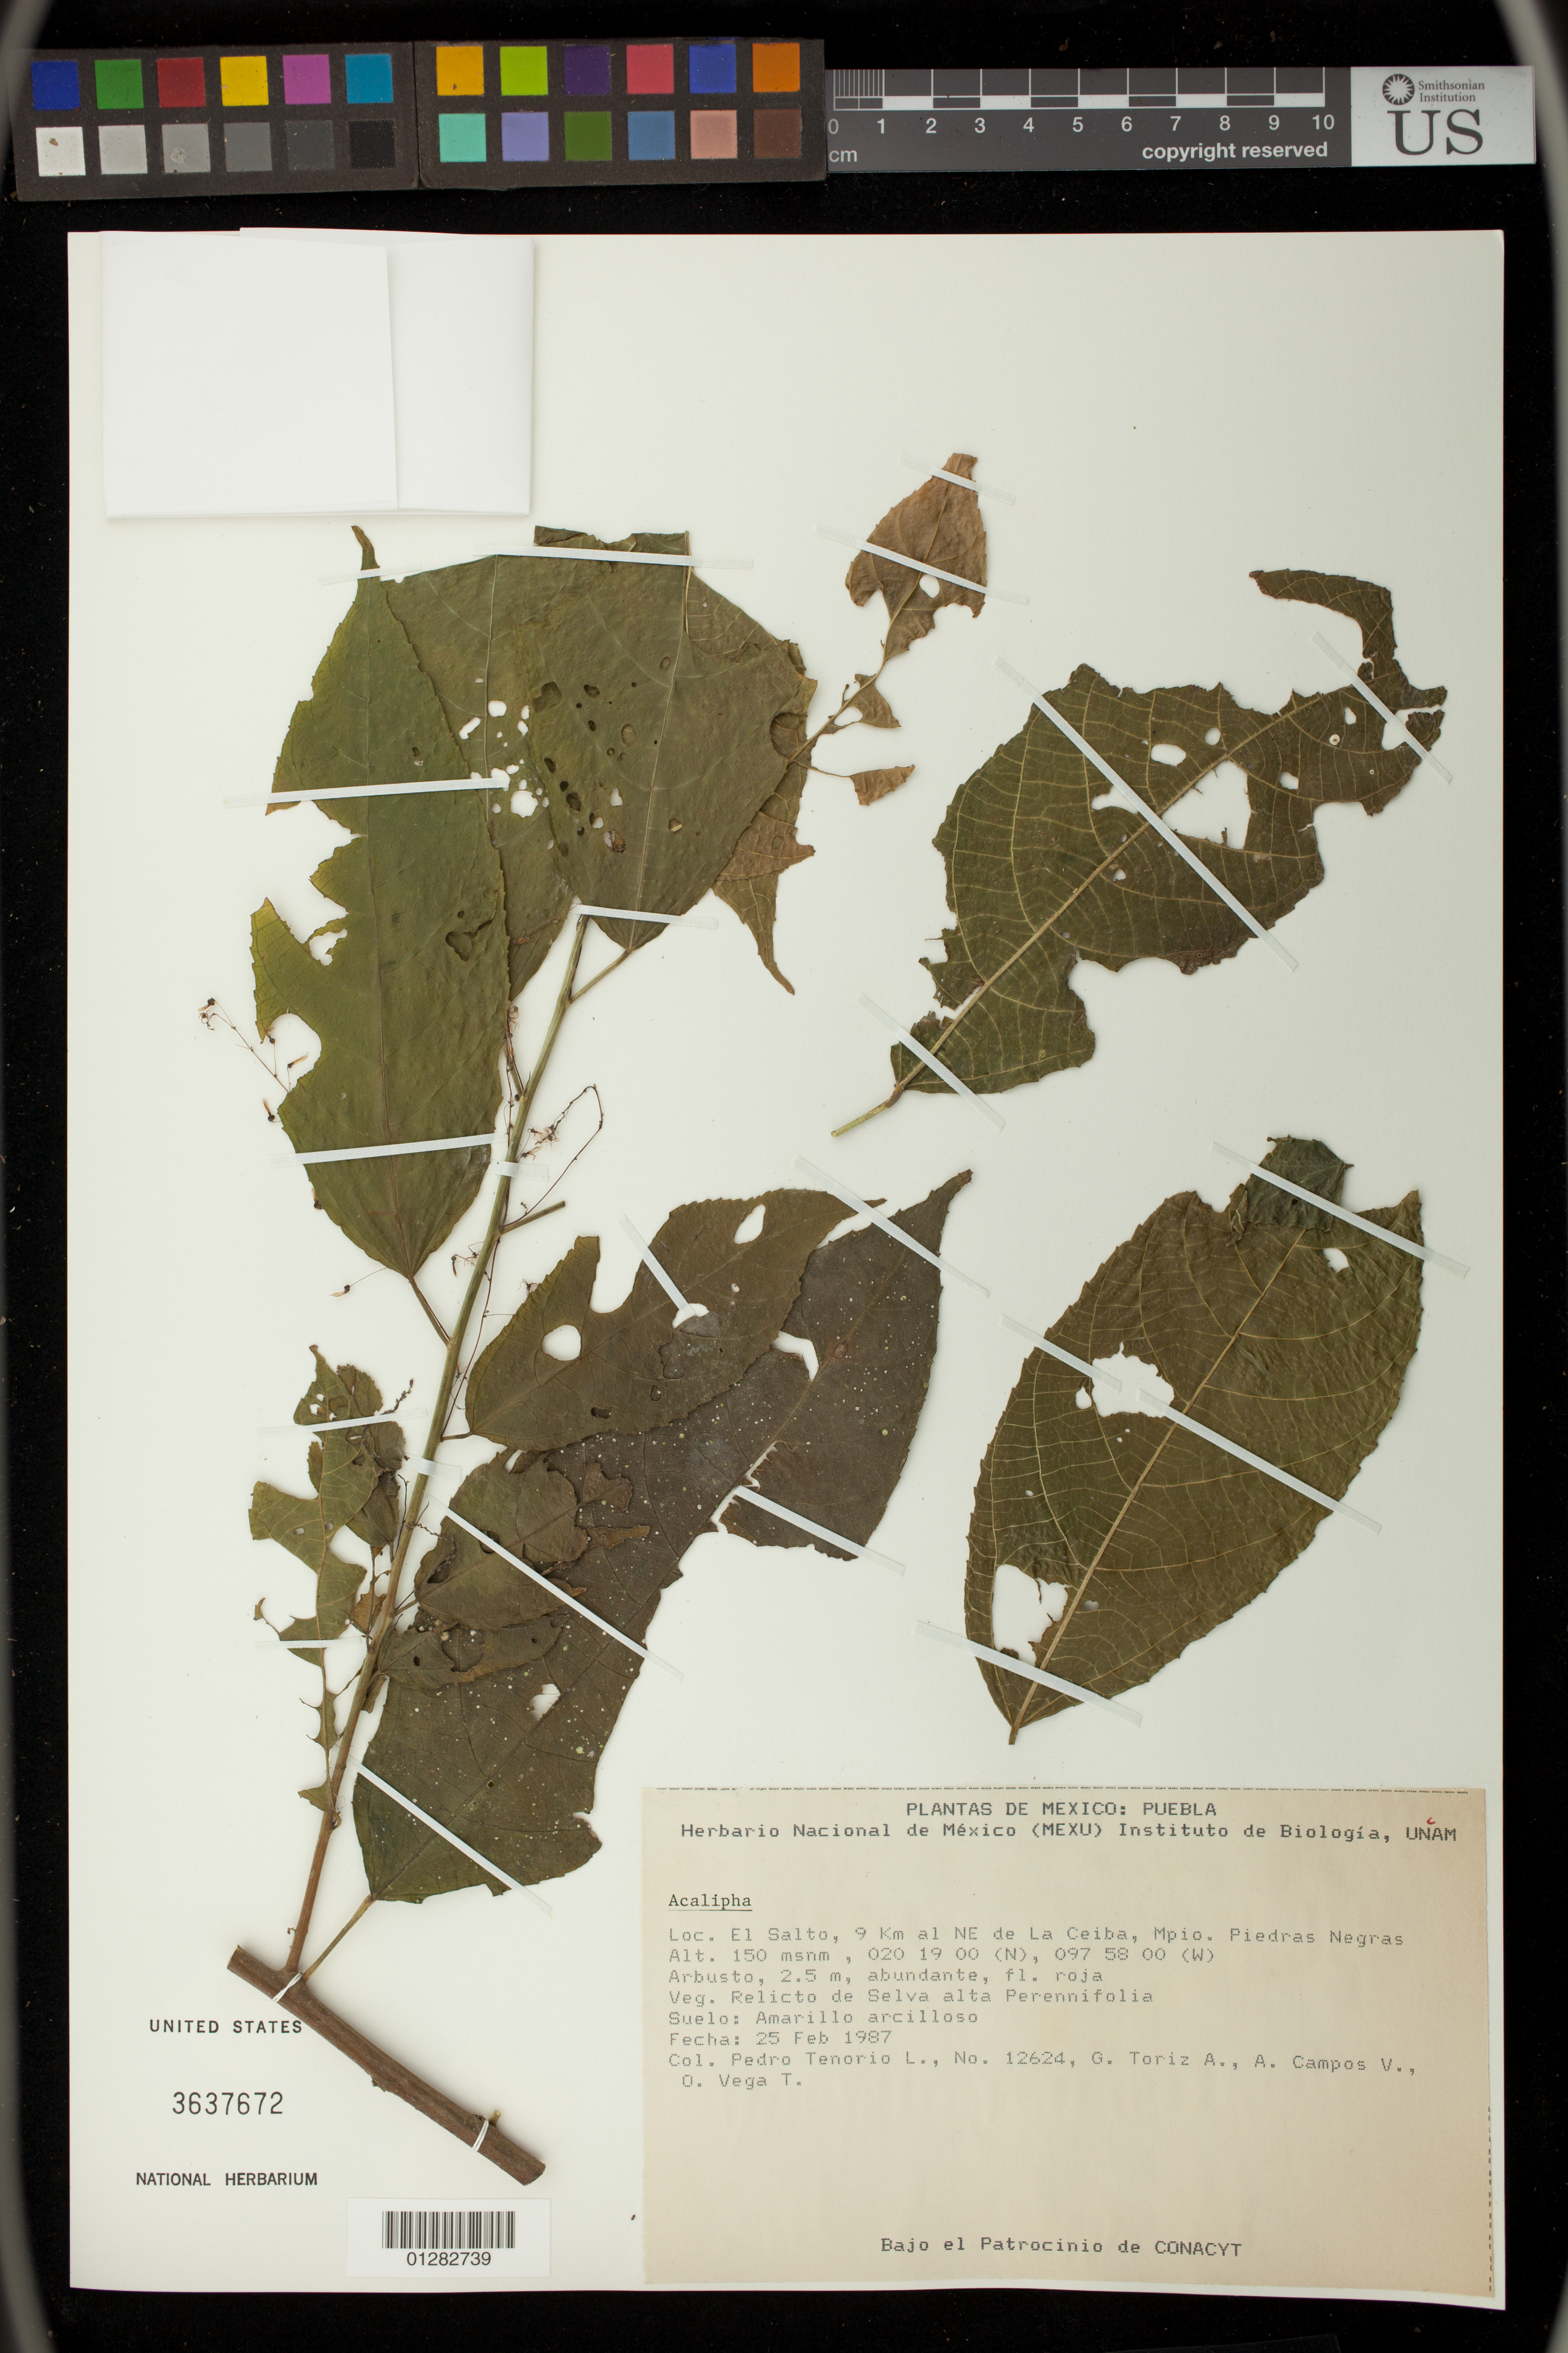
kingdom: Plantae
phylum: Tracheophyta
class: Magnoliopsida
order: Malpighiales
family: Euphorbiaceae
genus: Acalypha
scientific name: Acalypha sp.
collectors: P. Tenorio L., G. Toriz A., A. Campos V. & F. Vega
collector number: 12624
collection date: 1987-02-25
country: Mexico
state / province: Jalisco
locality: El Salto, 9 km al NE de La Ceiba, Mpio Piedras Negras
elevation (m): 46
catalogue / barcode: US 3637672